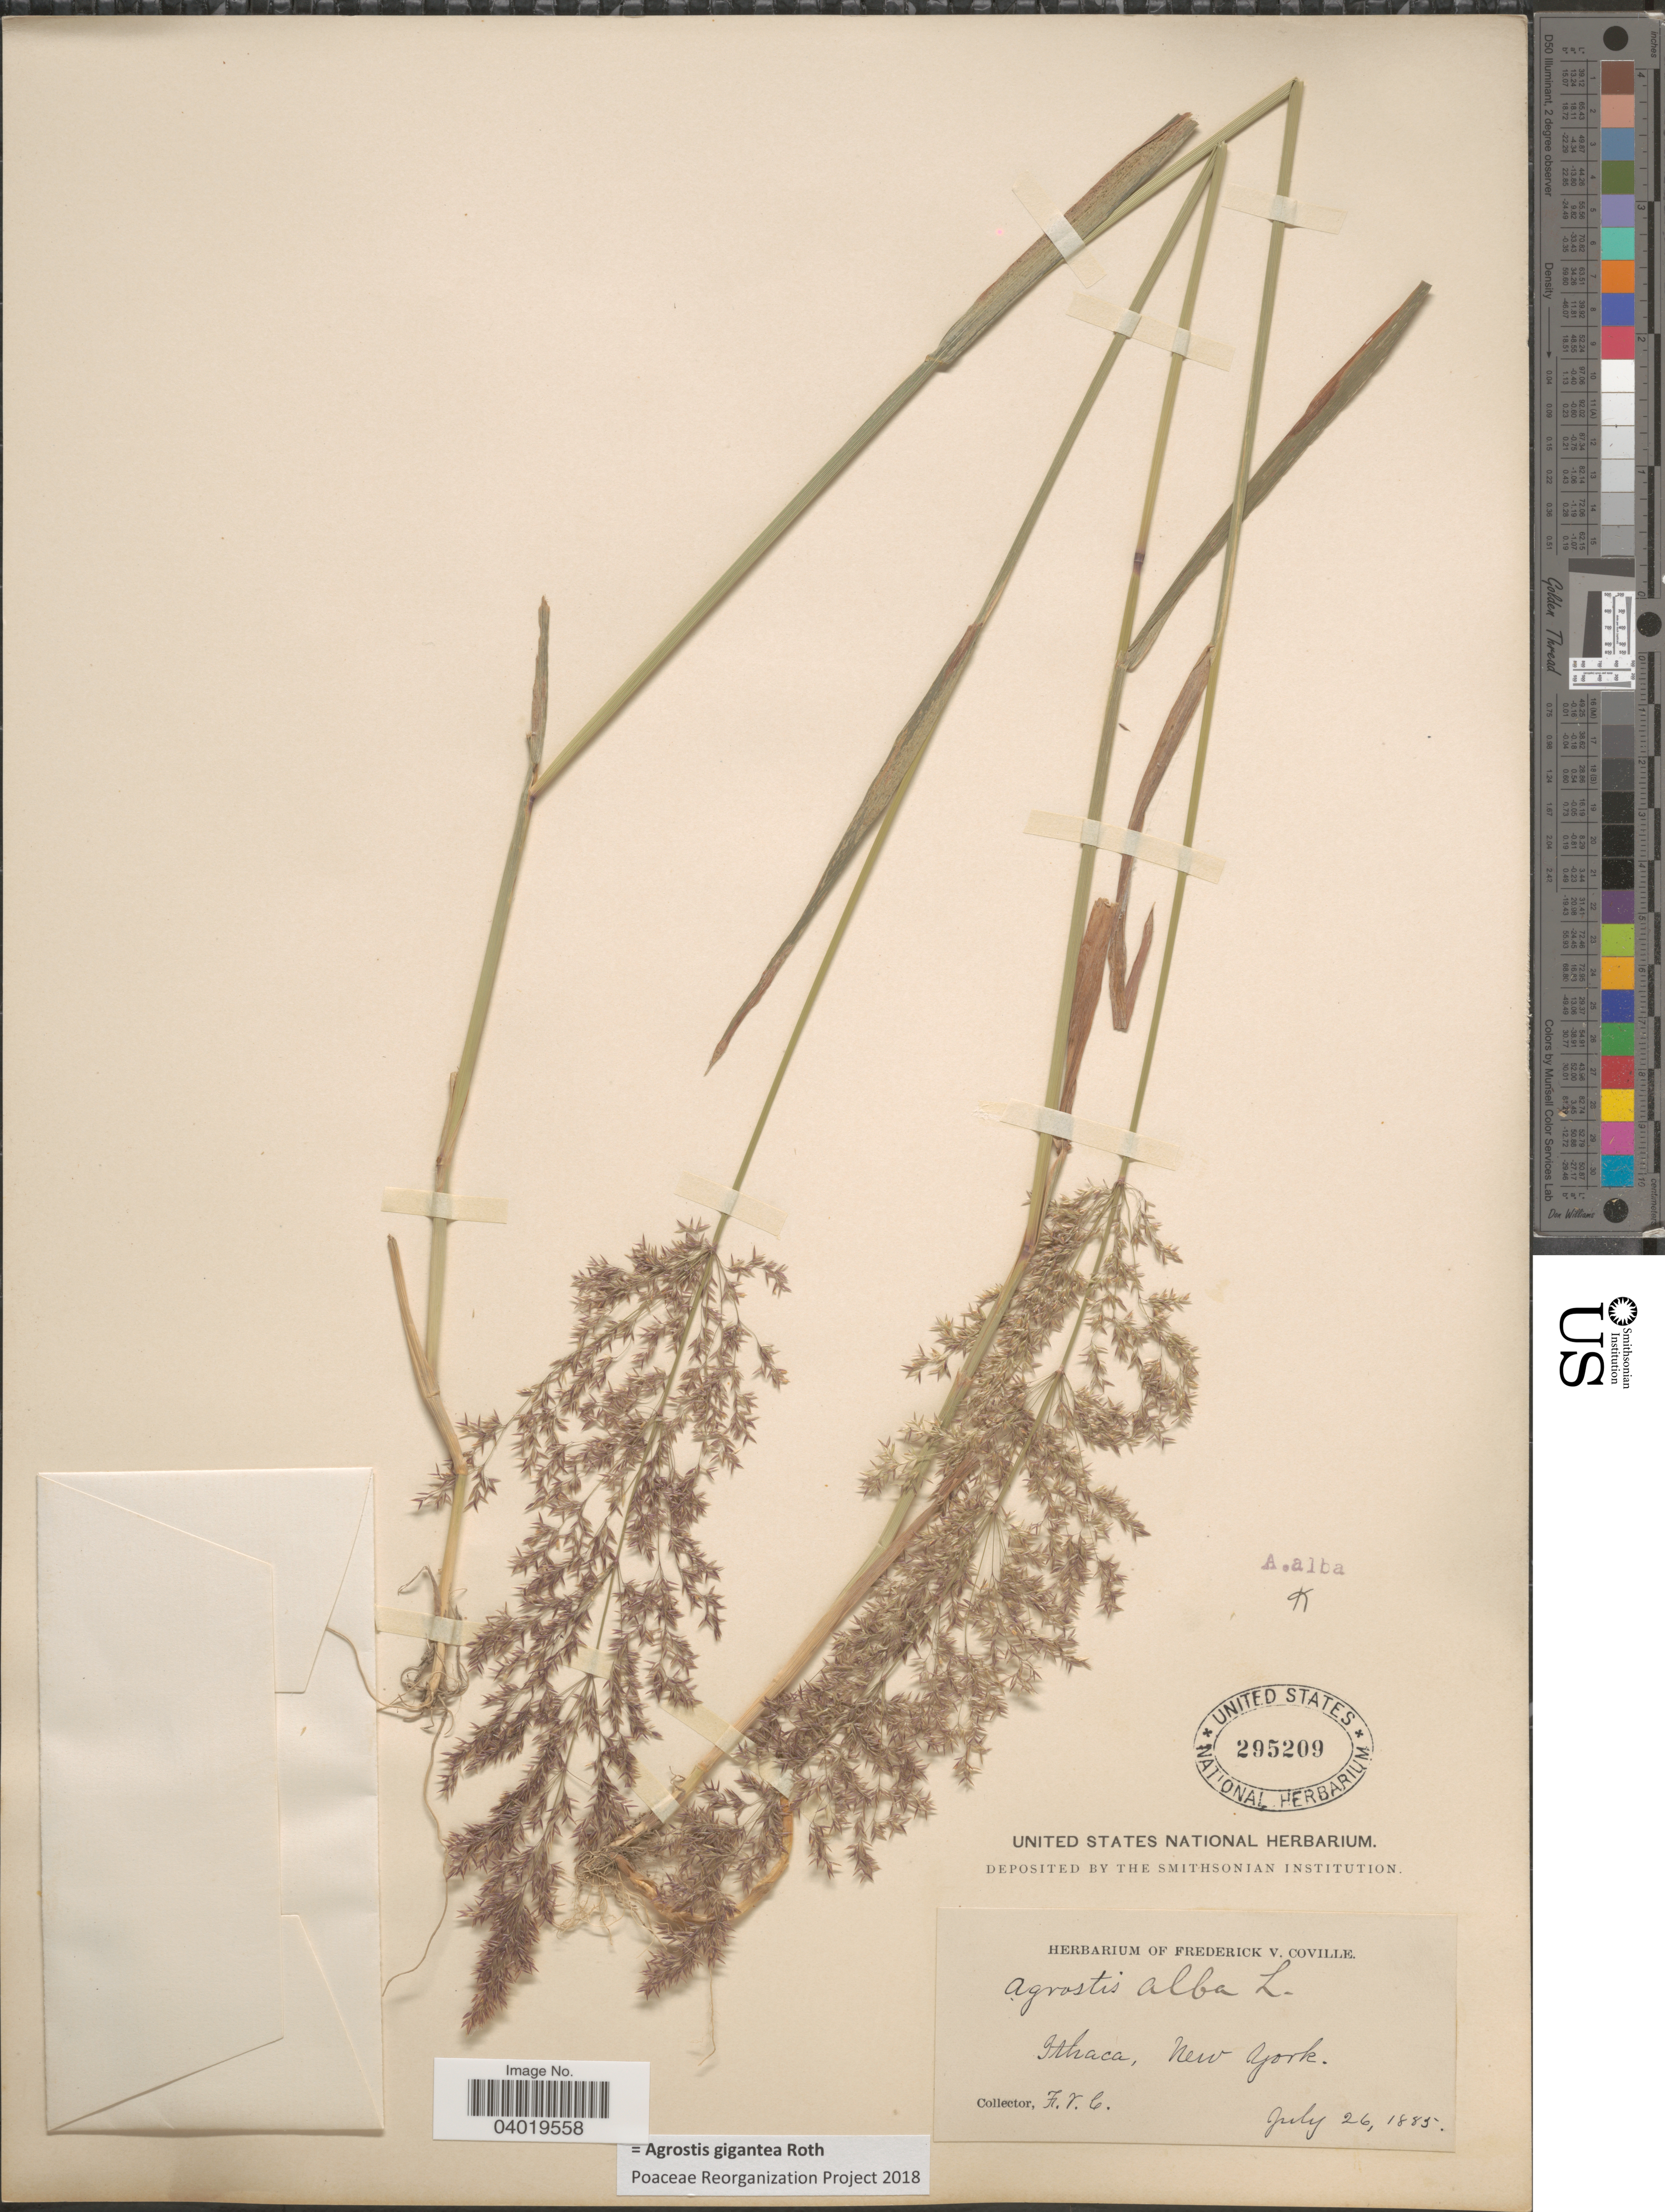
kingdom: Plantae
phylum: Tracheophyta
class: Liliopsida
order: Poales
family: Poaceae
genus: Agrostis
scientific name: Agrostis gigantea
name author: Roth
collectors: F. V. Coville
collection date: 1885-07-26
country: United States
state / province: New York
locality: Ithaca.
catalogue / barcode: US 295209